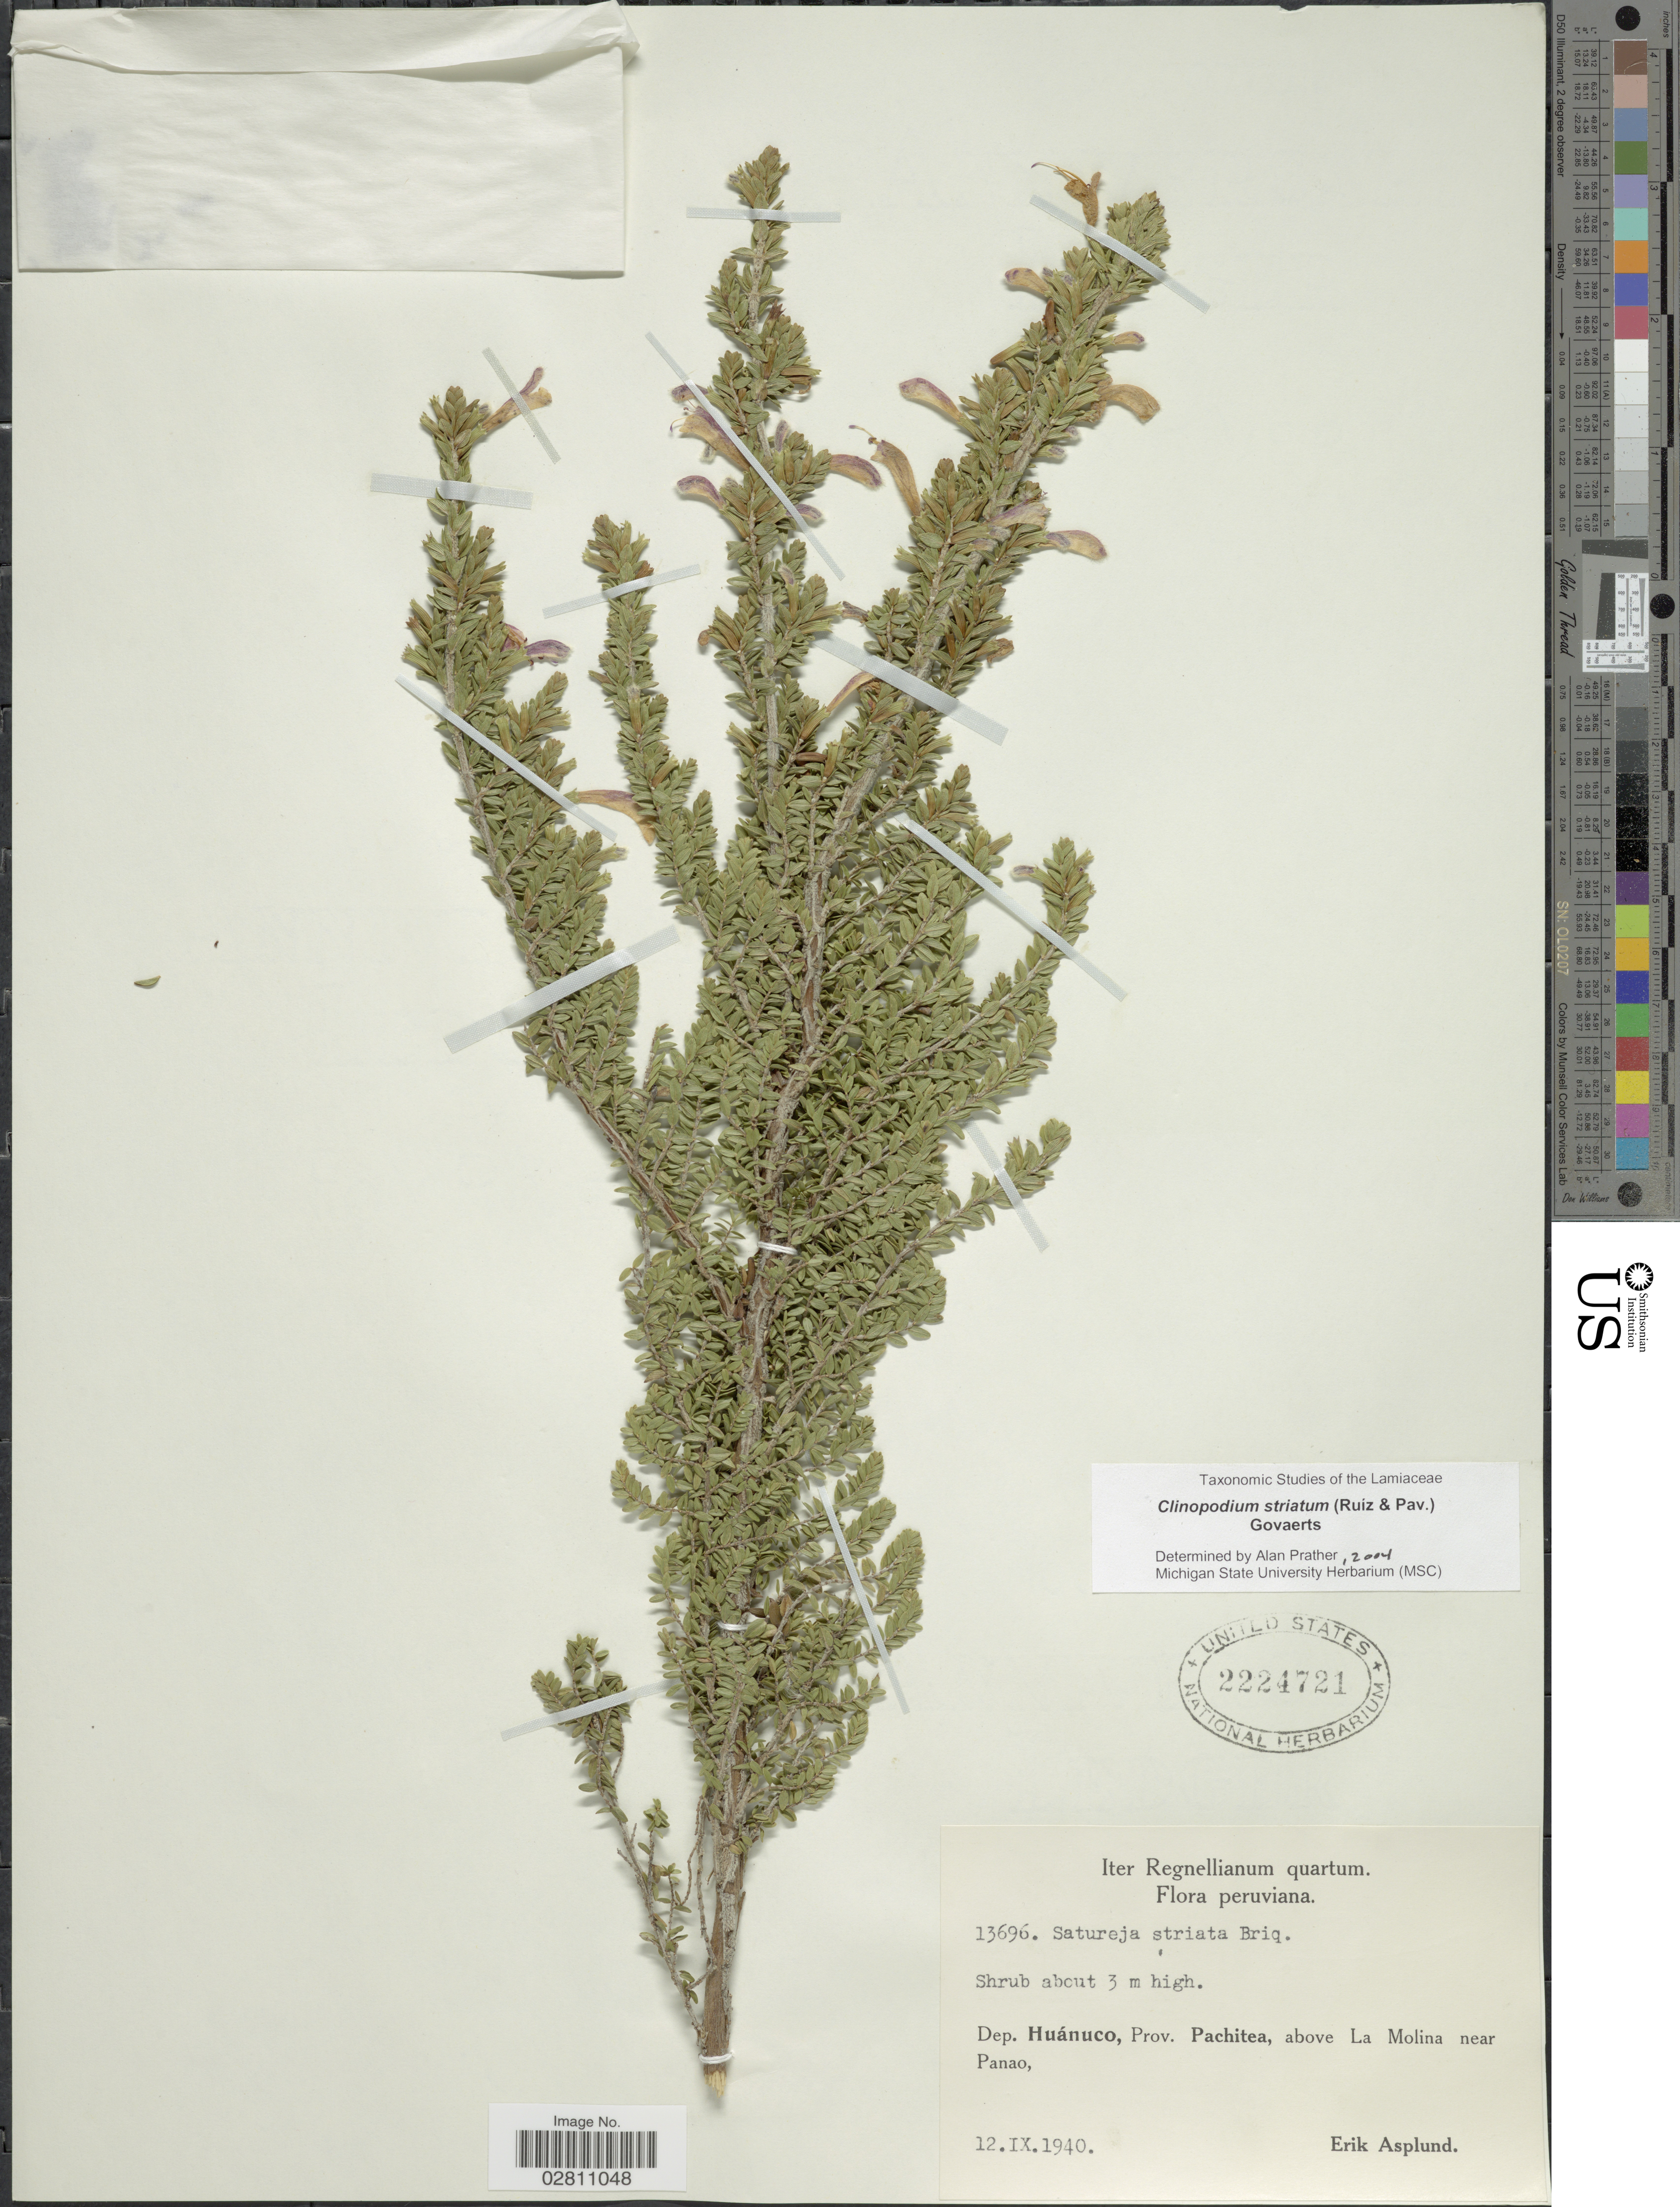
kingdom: Plantae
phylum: Tracheophyta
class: Magnoliopsida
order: Lamiales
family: Lamiaceae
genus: Clinopodium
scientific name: Clinopodium striatum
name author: (Ruiz & Pav.) Govaerts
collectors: E. Asplund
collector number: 13696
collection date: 1940-09-12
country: Peru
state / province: Huánuco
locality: Dep. Huánuco, Prov. Pachitea, above La Molina near Panao.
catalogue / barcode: US 2224721